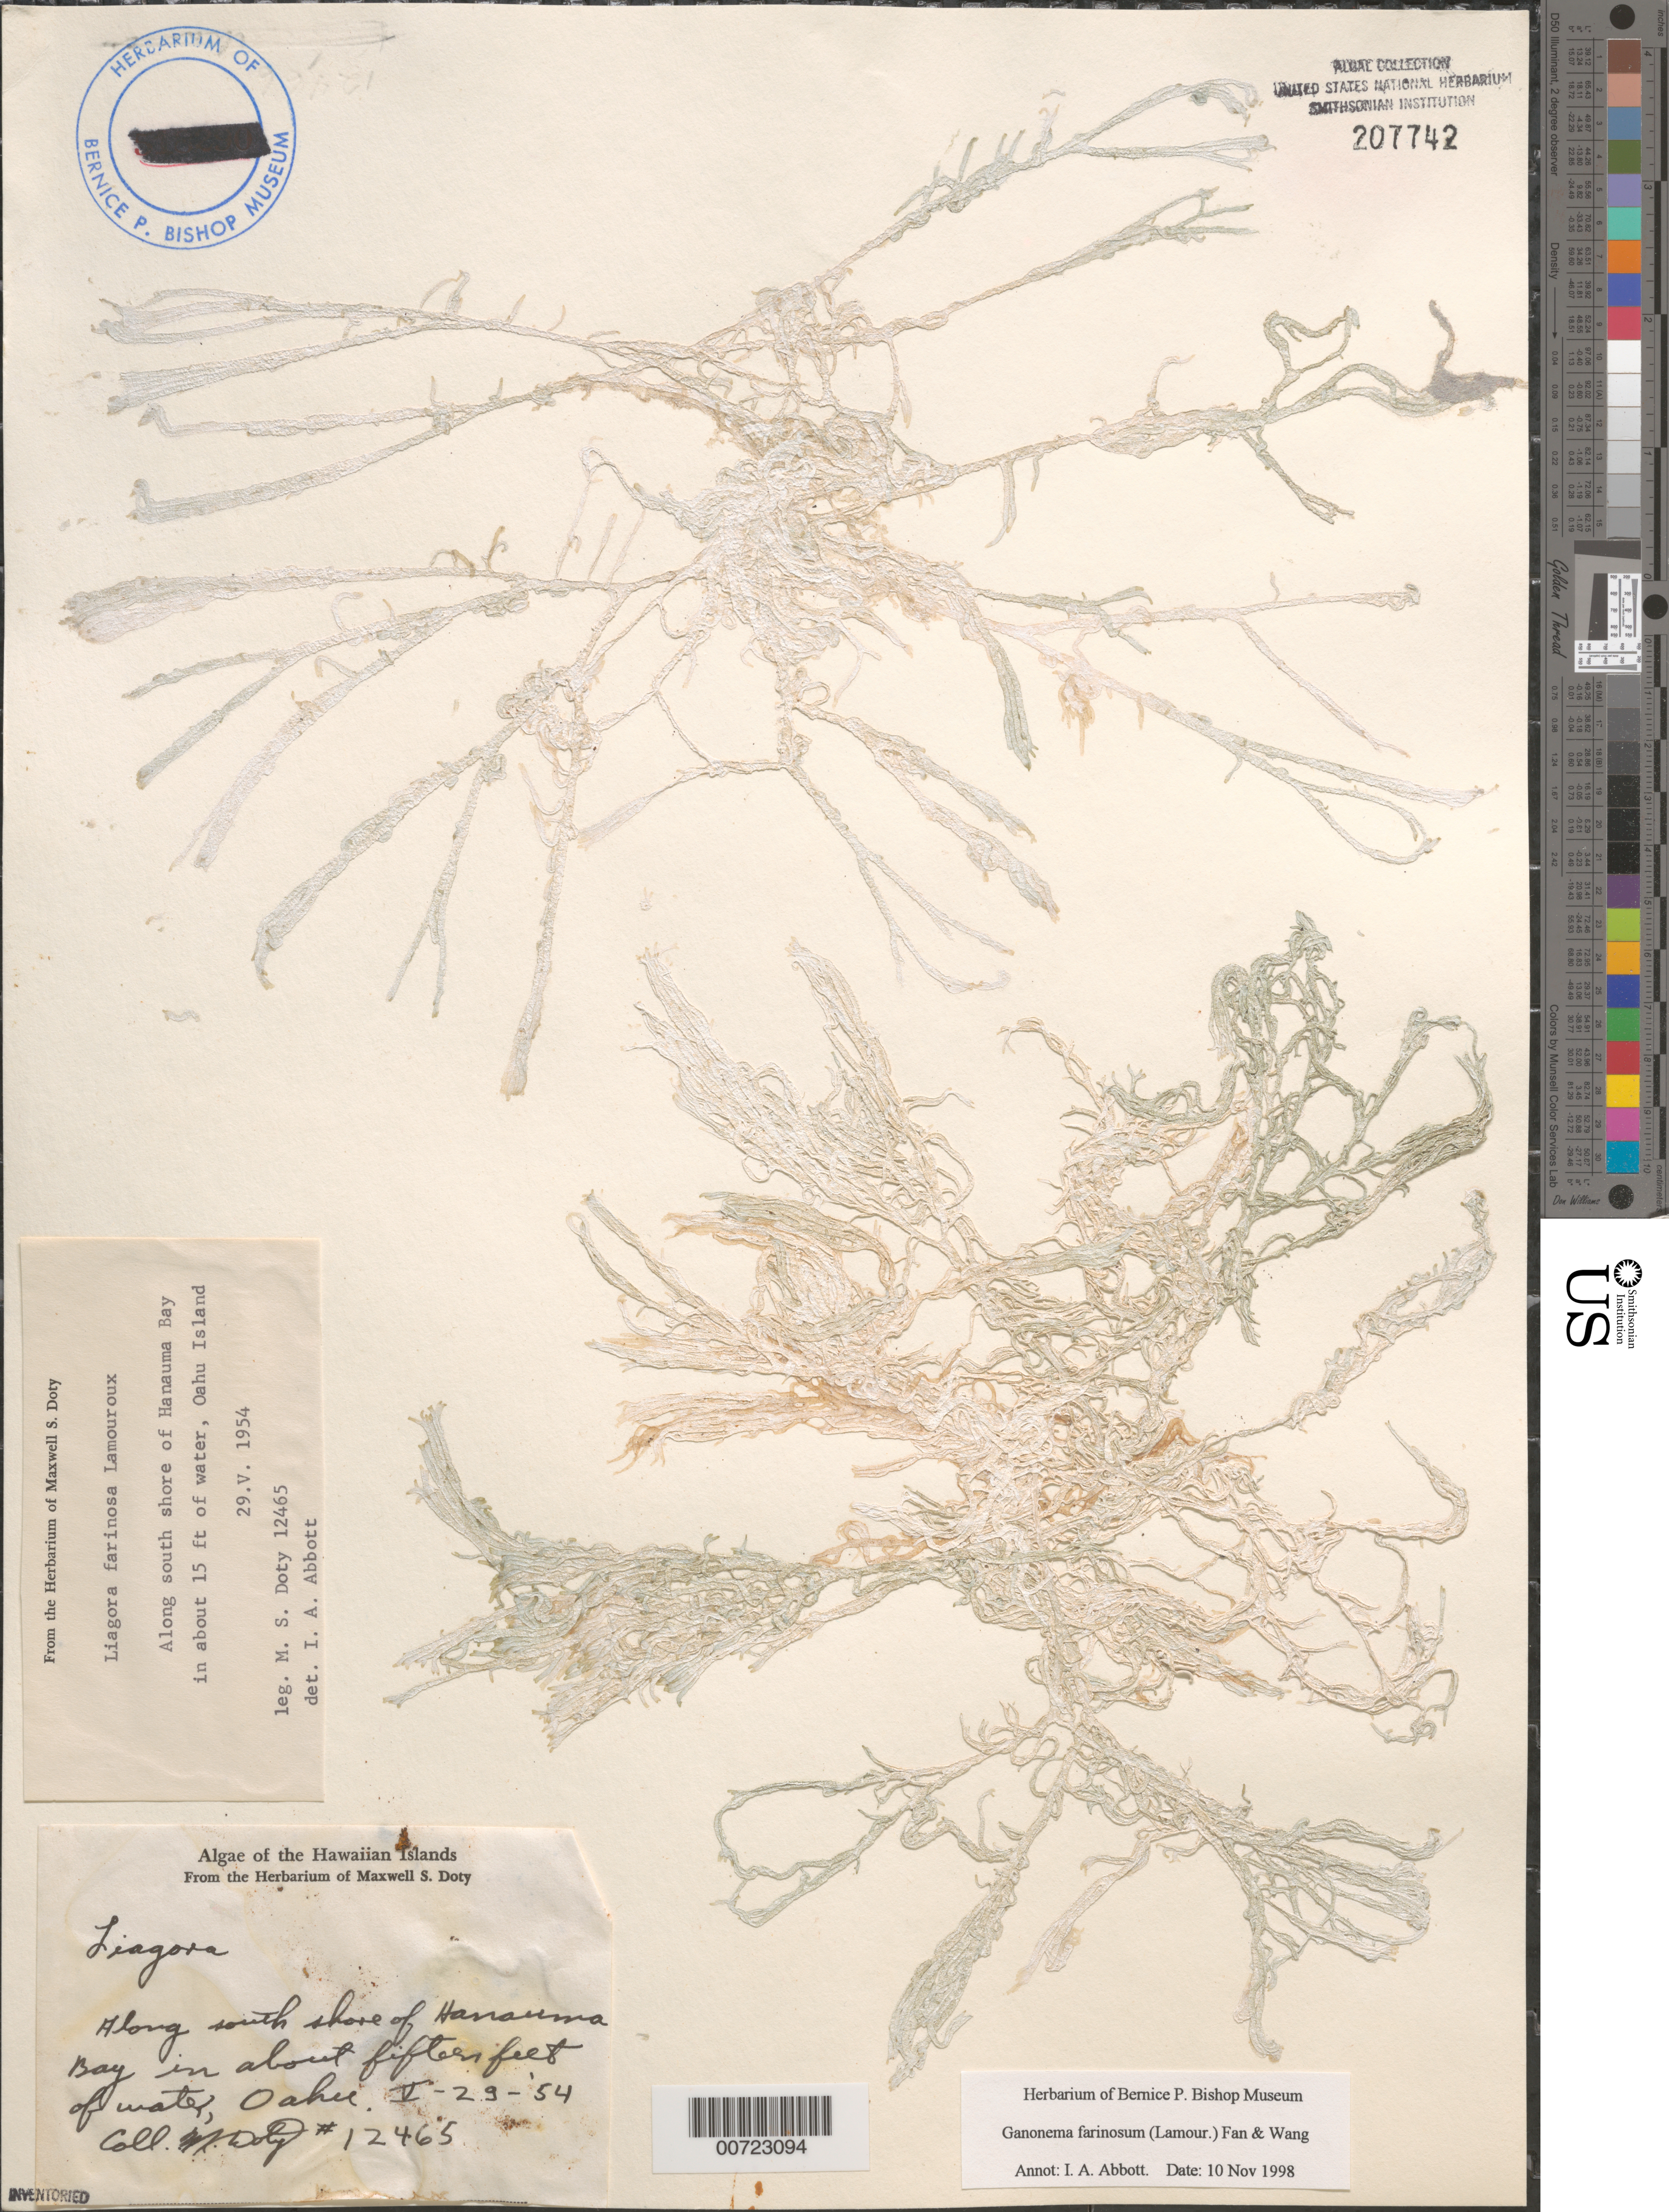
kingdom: Plantae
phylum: Rhodophyta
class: Florideophyceae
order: Nemaliales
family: Liagoraceae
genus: Ganonema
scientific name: Ganonema farinosum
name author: (J.V.Lamouroux) K.C. Fan & Yung C. Wang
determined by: Abbott, Isabella A.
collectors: M. S. Doty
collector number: MSD 12465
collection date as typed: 29 May 1954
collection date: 1954-05-29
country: United States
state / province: Hawaii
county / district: Honolulu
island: Oahu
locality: Hanauma Bay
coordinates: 21 deg. 16 min. North, 157 deg. 46 min. West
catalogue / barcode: US 207742